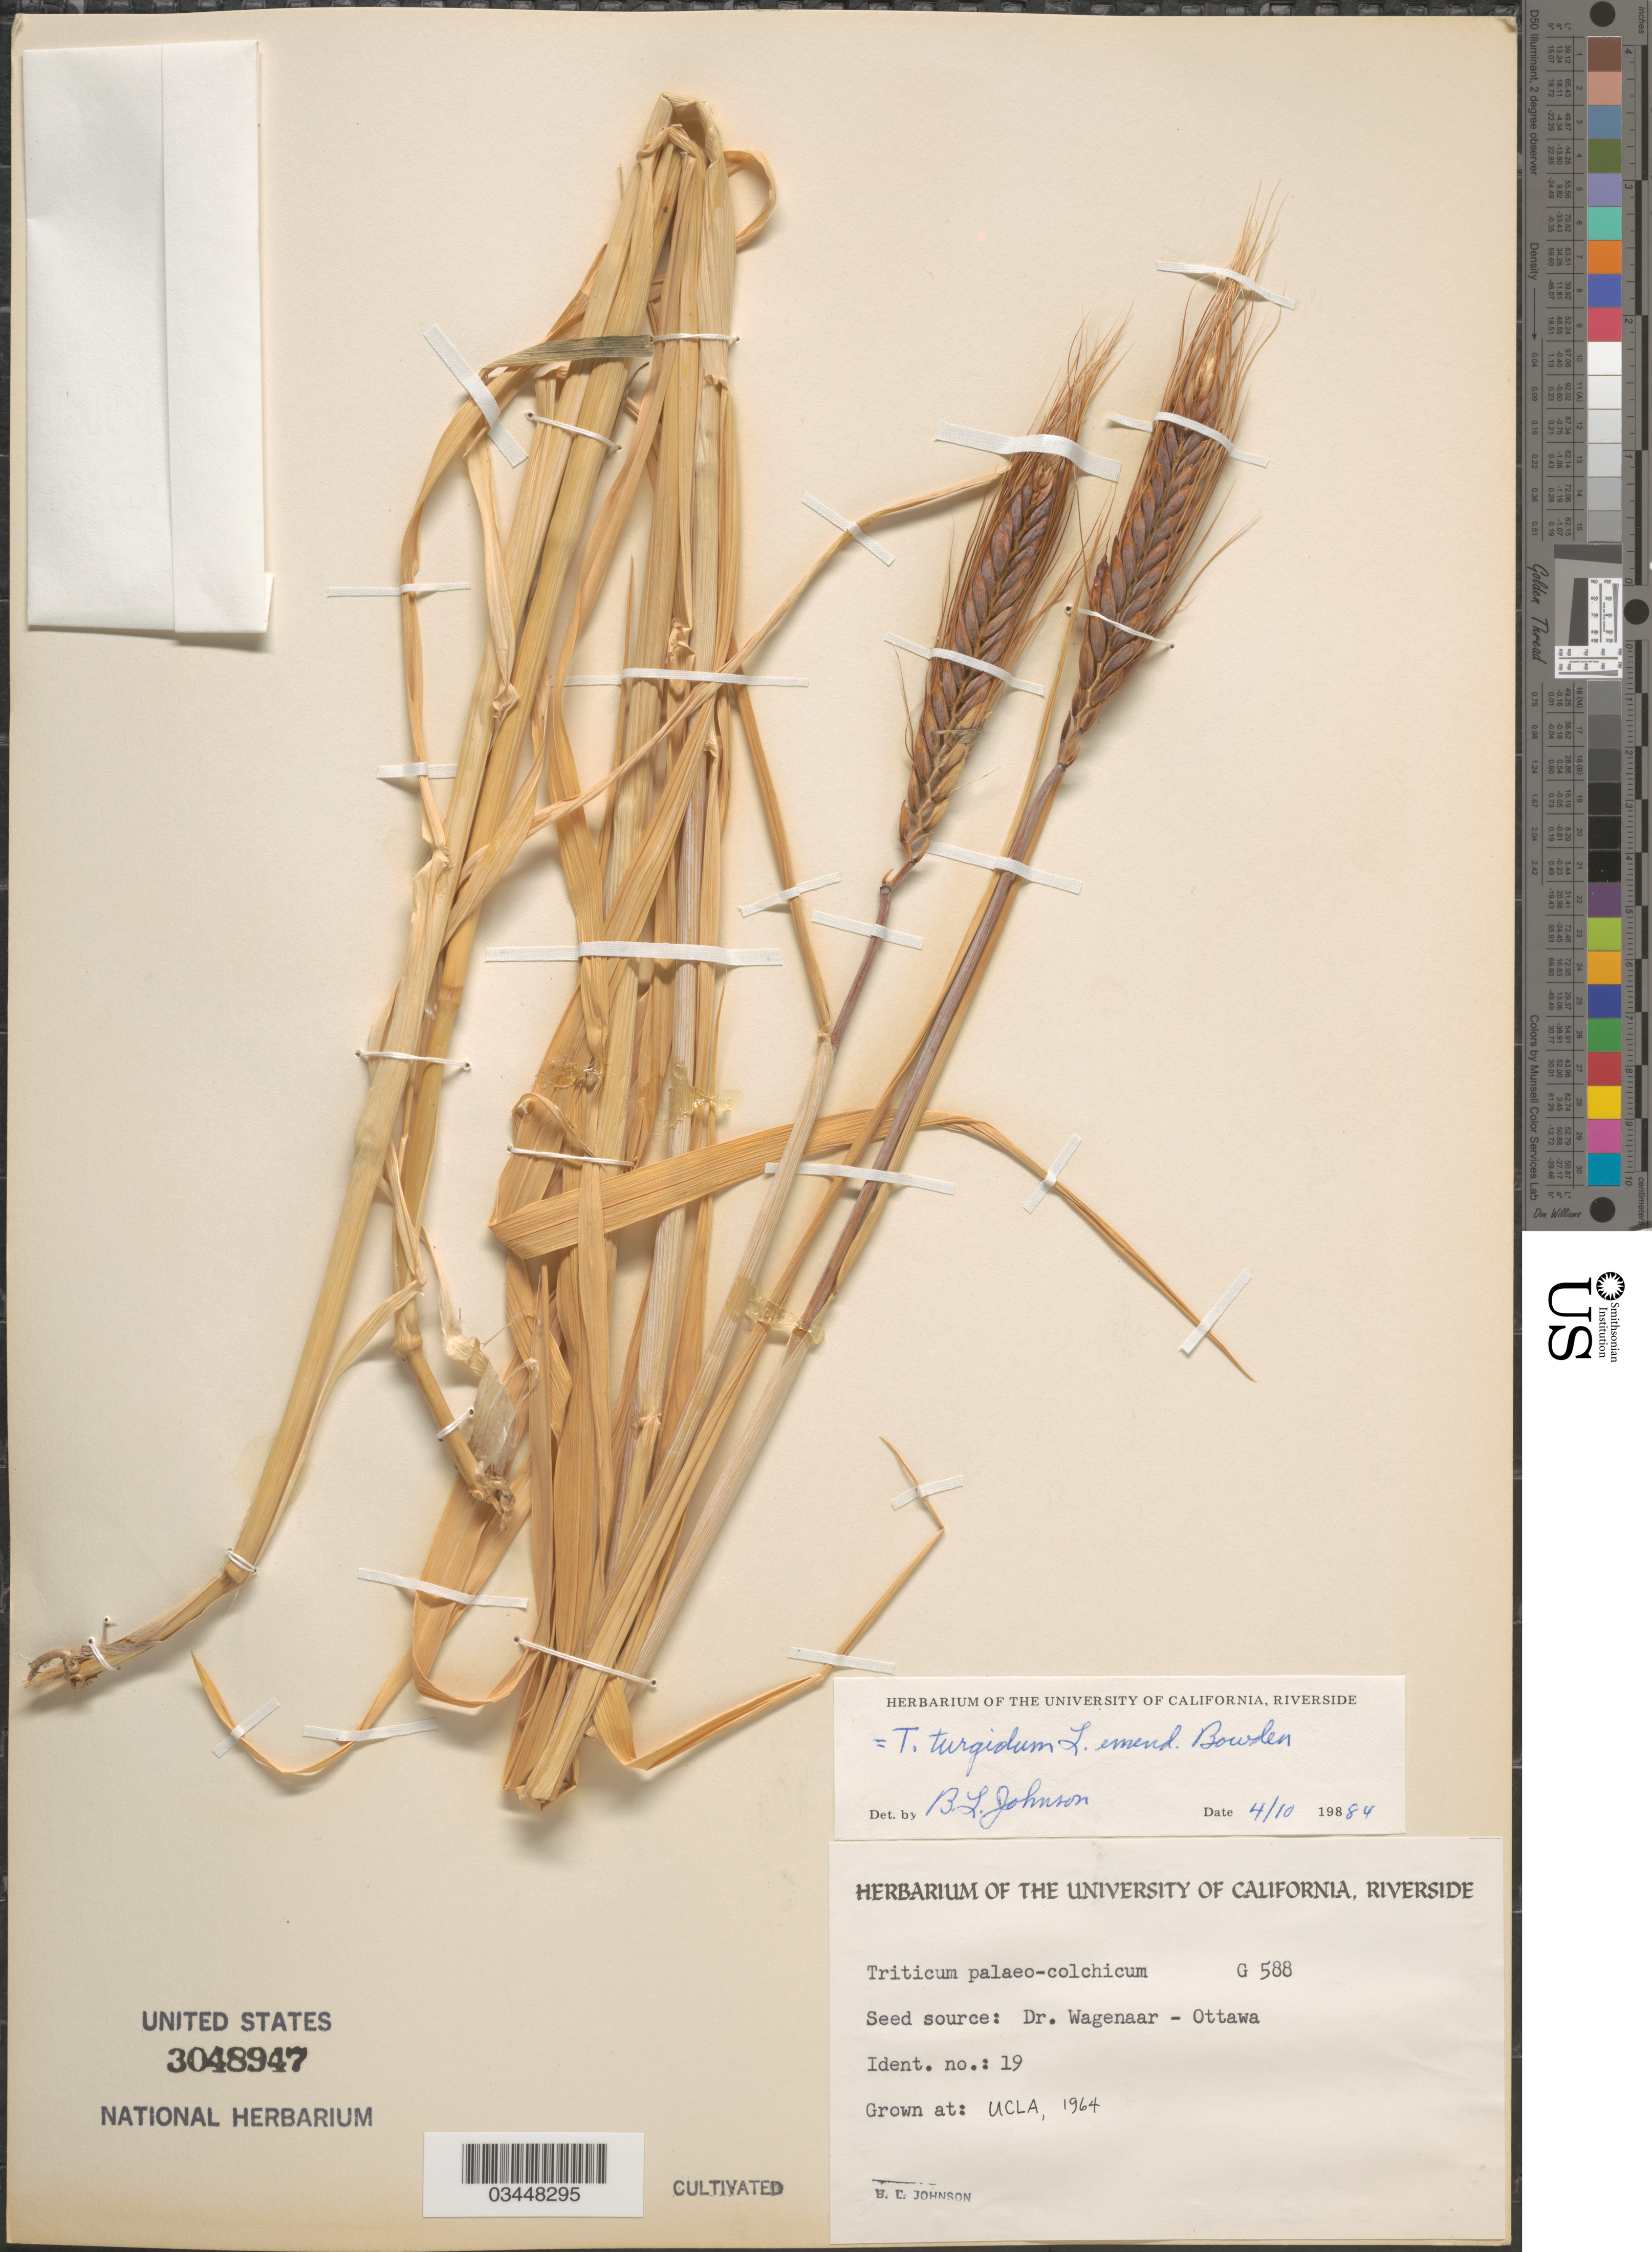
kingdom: Plantae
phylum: Tracheophyta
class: Liliopsida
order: Poales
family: Poaceae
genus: Triticum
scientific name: Triticum turgidum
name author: L.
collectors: B. Johnson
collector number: G588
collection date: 1964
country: United States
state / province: California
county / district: Los Angeles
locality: UCLA.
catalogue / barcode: US 3048947